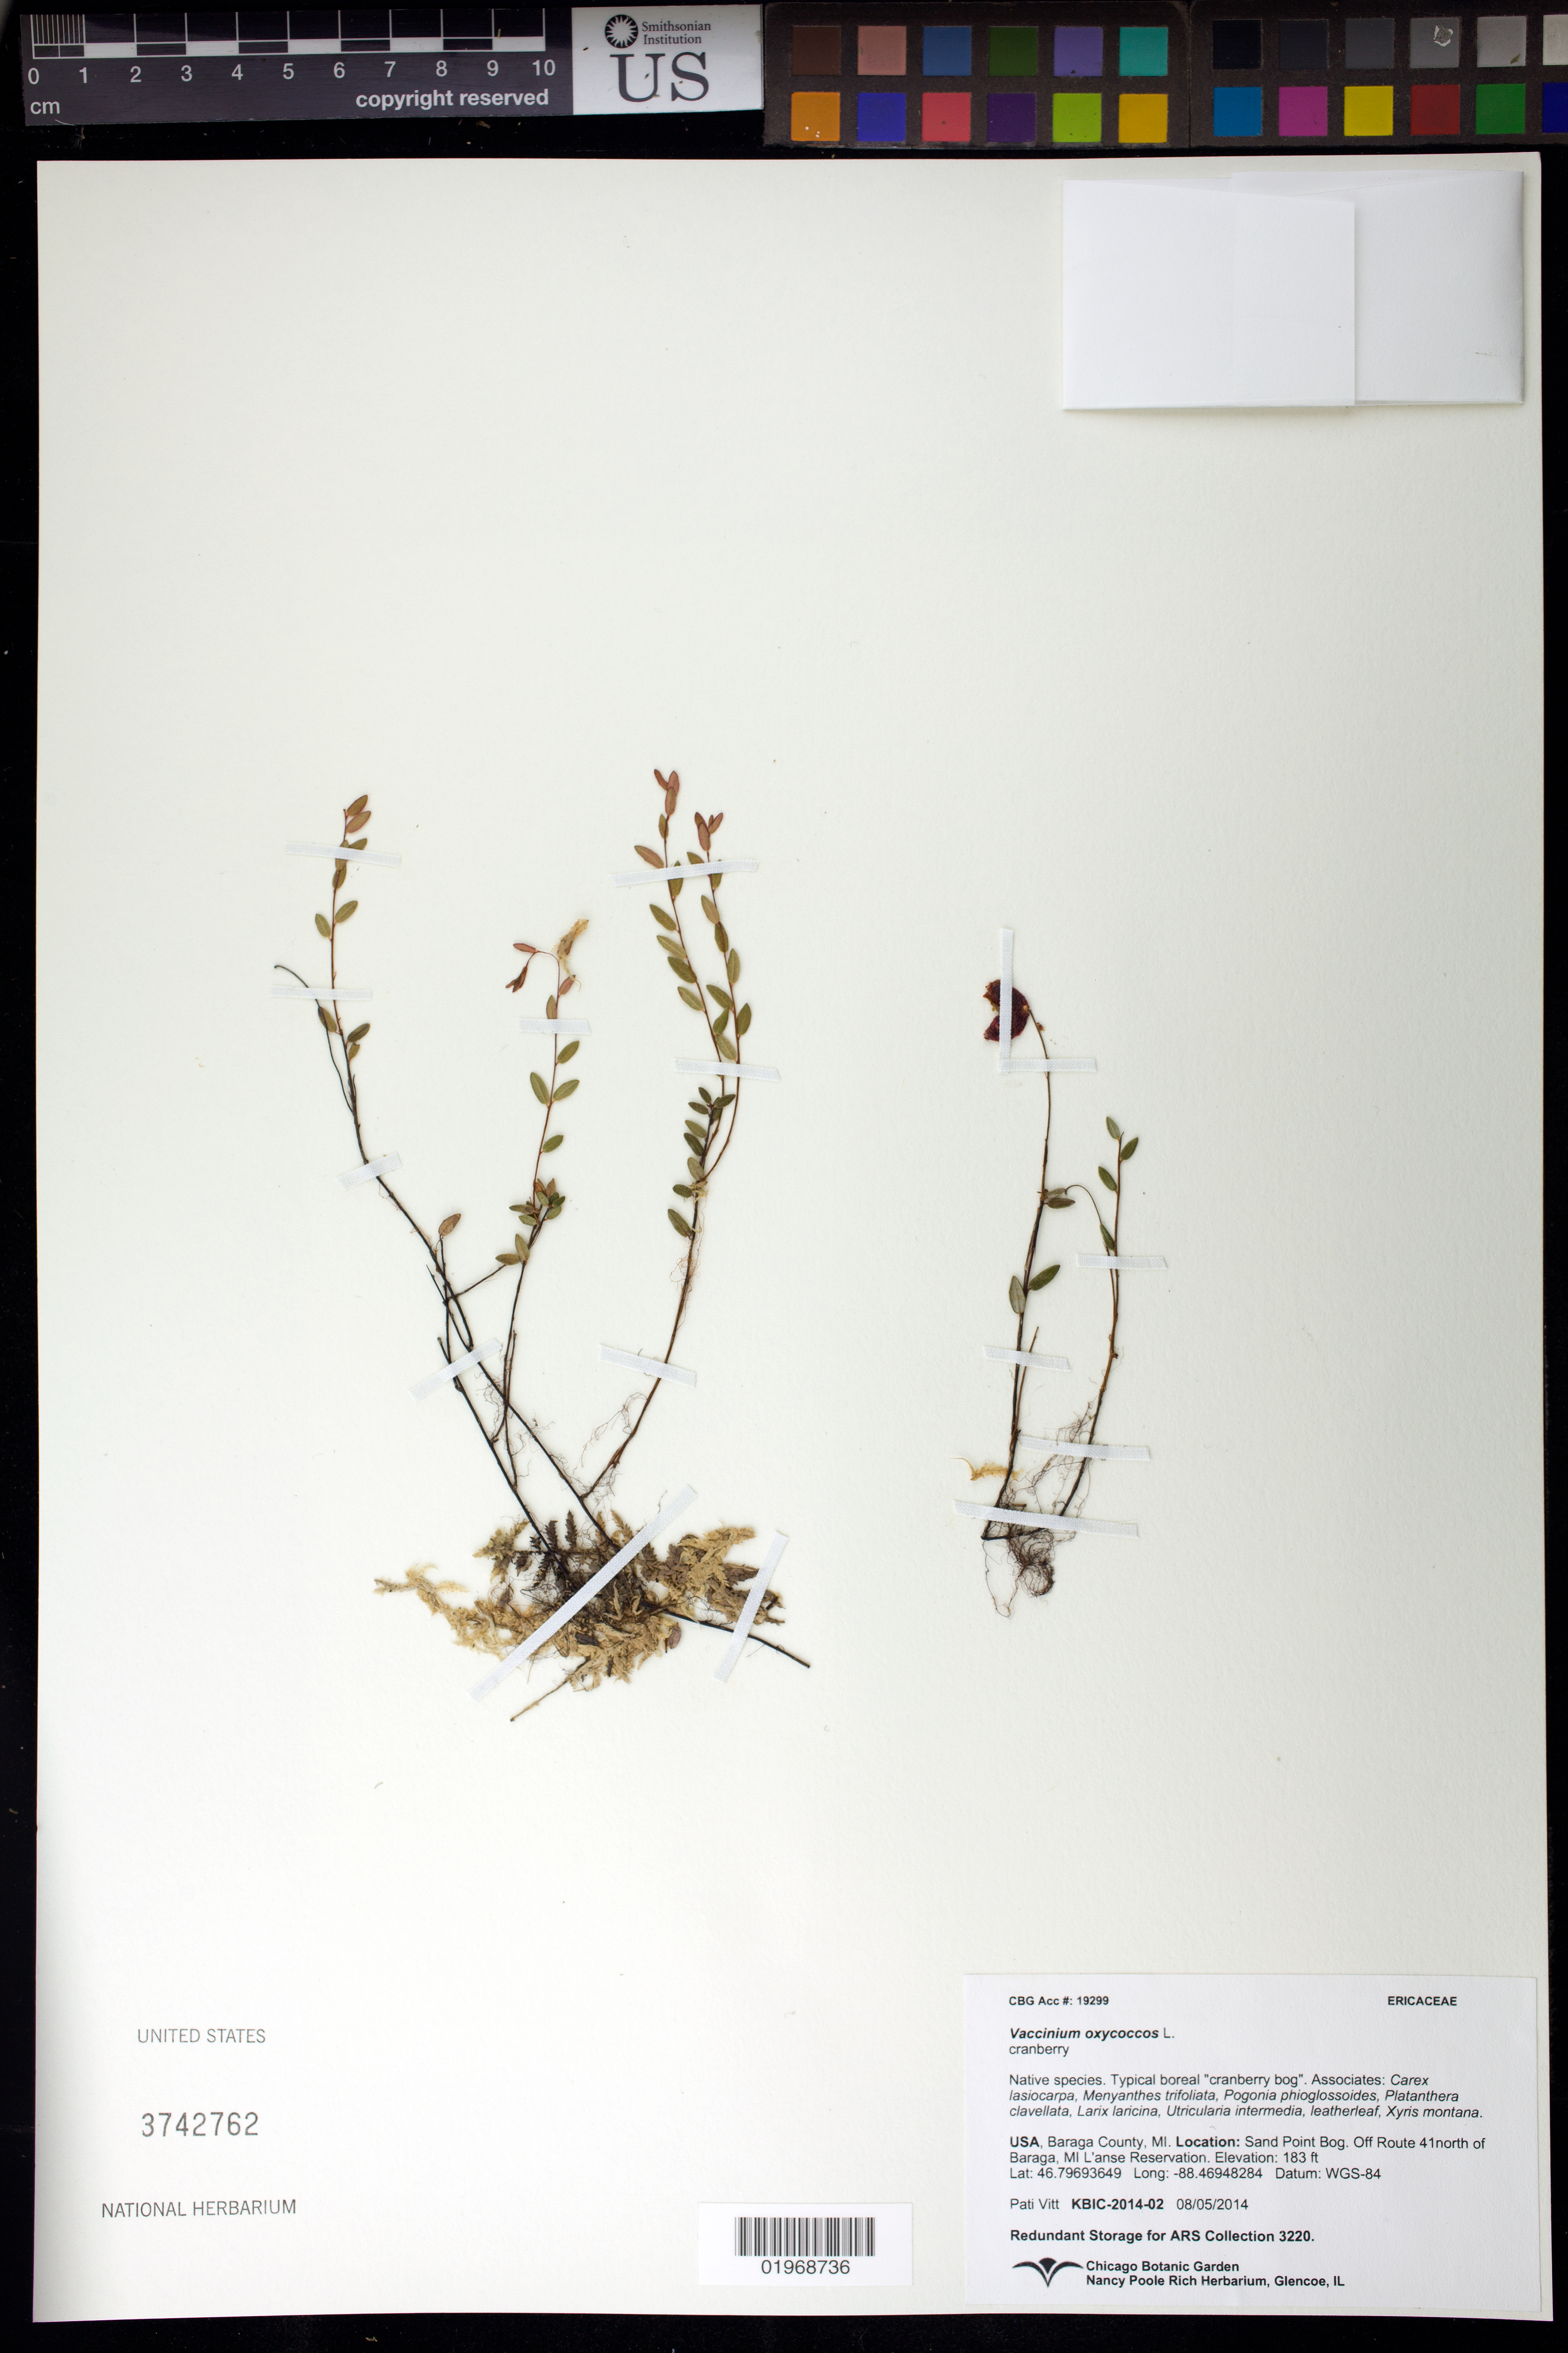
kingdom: Plantae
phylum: Tracheophyta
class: Magnoliopsida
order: Ericales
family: Ericaceae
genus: Vaccinium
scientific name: Vaccinium oxycoccos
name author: L.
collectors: P. Vitt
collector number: KBIC-214-02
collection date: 2014-08-05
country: United States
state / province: Michigan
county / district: Baraga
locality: Sand Point Bog. Off of Rte 41, L'anse Reservation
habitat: Typical boreal "cranberry bog"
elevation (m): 56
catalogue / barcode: US 3742762